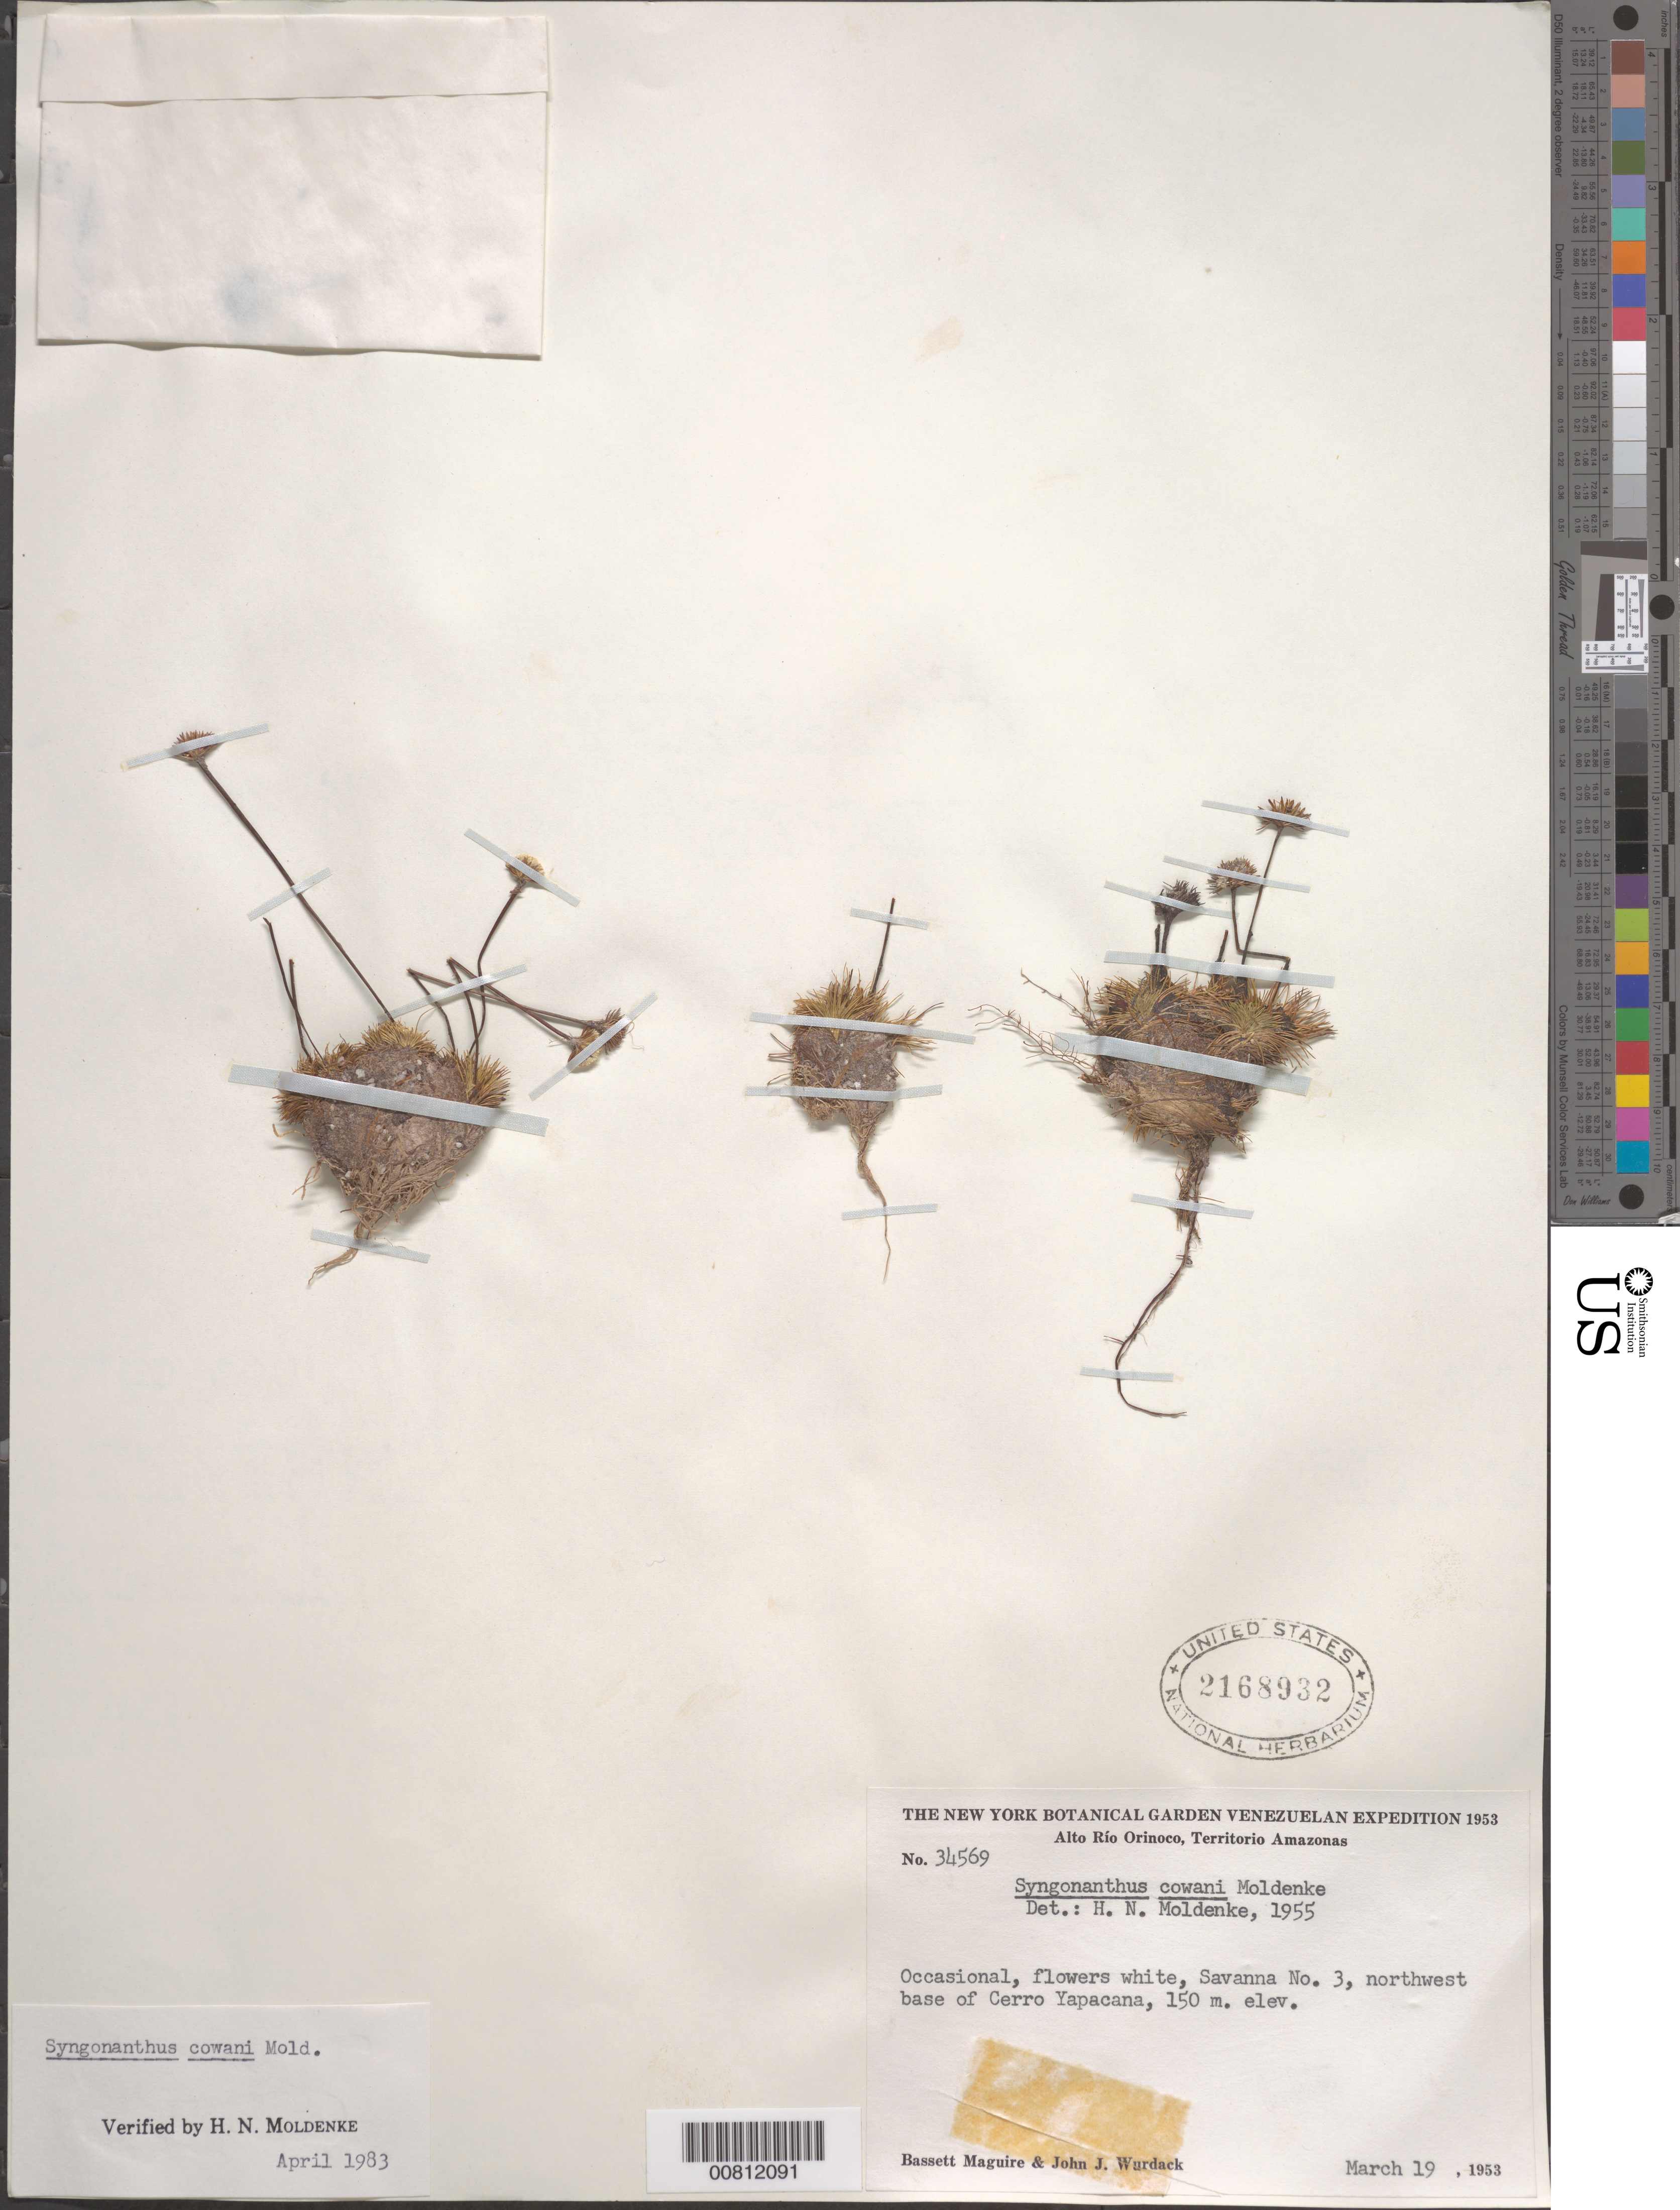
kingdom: Plantae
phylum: Tracheophyta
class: Liliopsida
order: Poales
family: Eriocaulaceae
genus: Syngonanthus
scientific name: Syngonanthus cowani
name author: Moldenke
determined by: Moldenke, H. N.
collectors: B. Maguire & J. J. Wurdack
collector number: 34569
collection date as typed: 19-Mar-53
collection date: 1953-03-19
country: Venezuela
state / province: Amazonas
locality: Alto Río Orinoco, Cerro Yapacána, NW base, Savanna III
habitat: Savanna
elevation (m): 150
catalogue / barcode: US 2168932